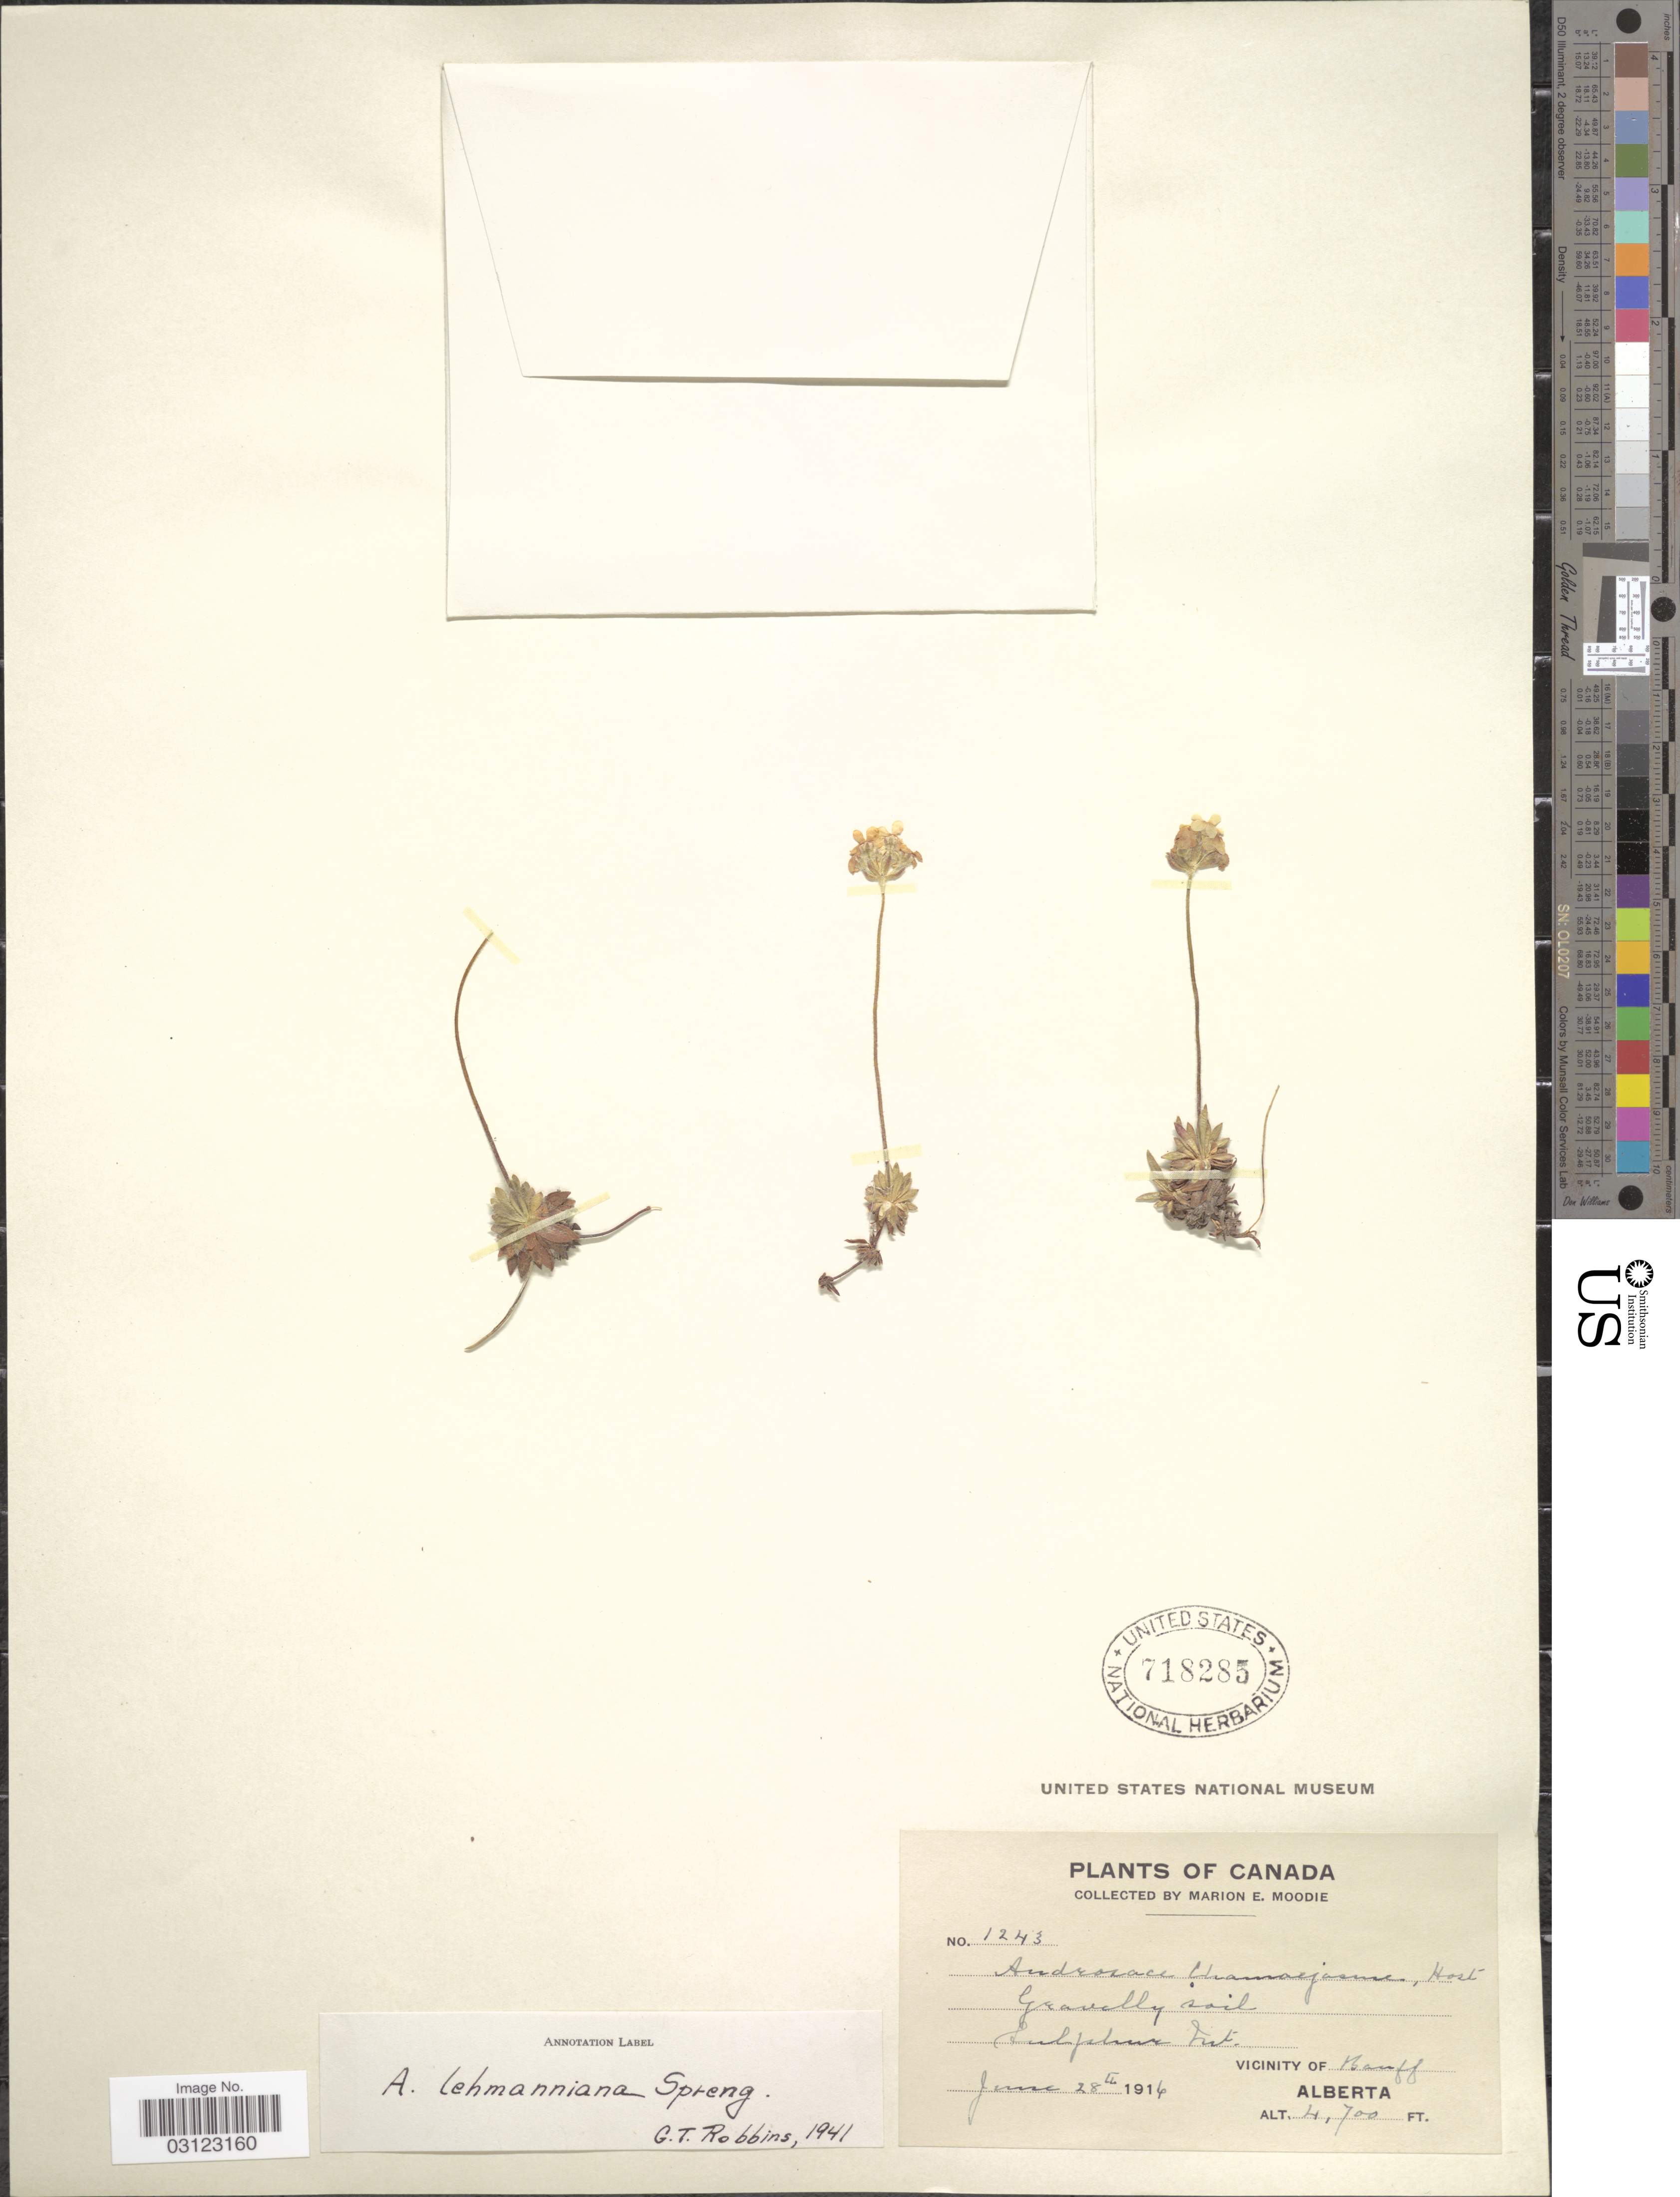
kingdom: Plantae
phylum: Tracheophyta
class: Magnoliopsida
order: Ericales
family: Primulaceae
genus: Androsace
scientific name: Androsace lehmanniana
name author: Spreng.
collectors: M. E. Moodie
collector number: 1243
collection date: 1916-06-28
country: Canada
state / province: Alberta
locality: Sulphur Mt. Vicinity of Banff.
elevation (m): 1433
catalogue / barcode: US 718285